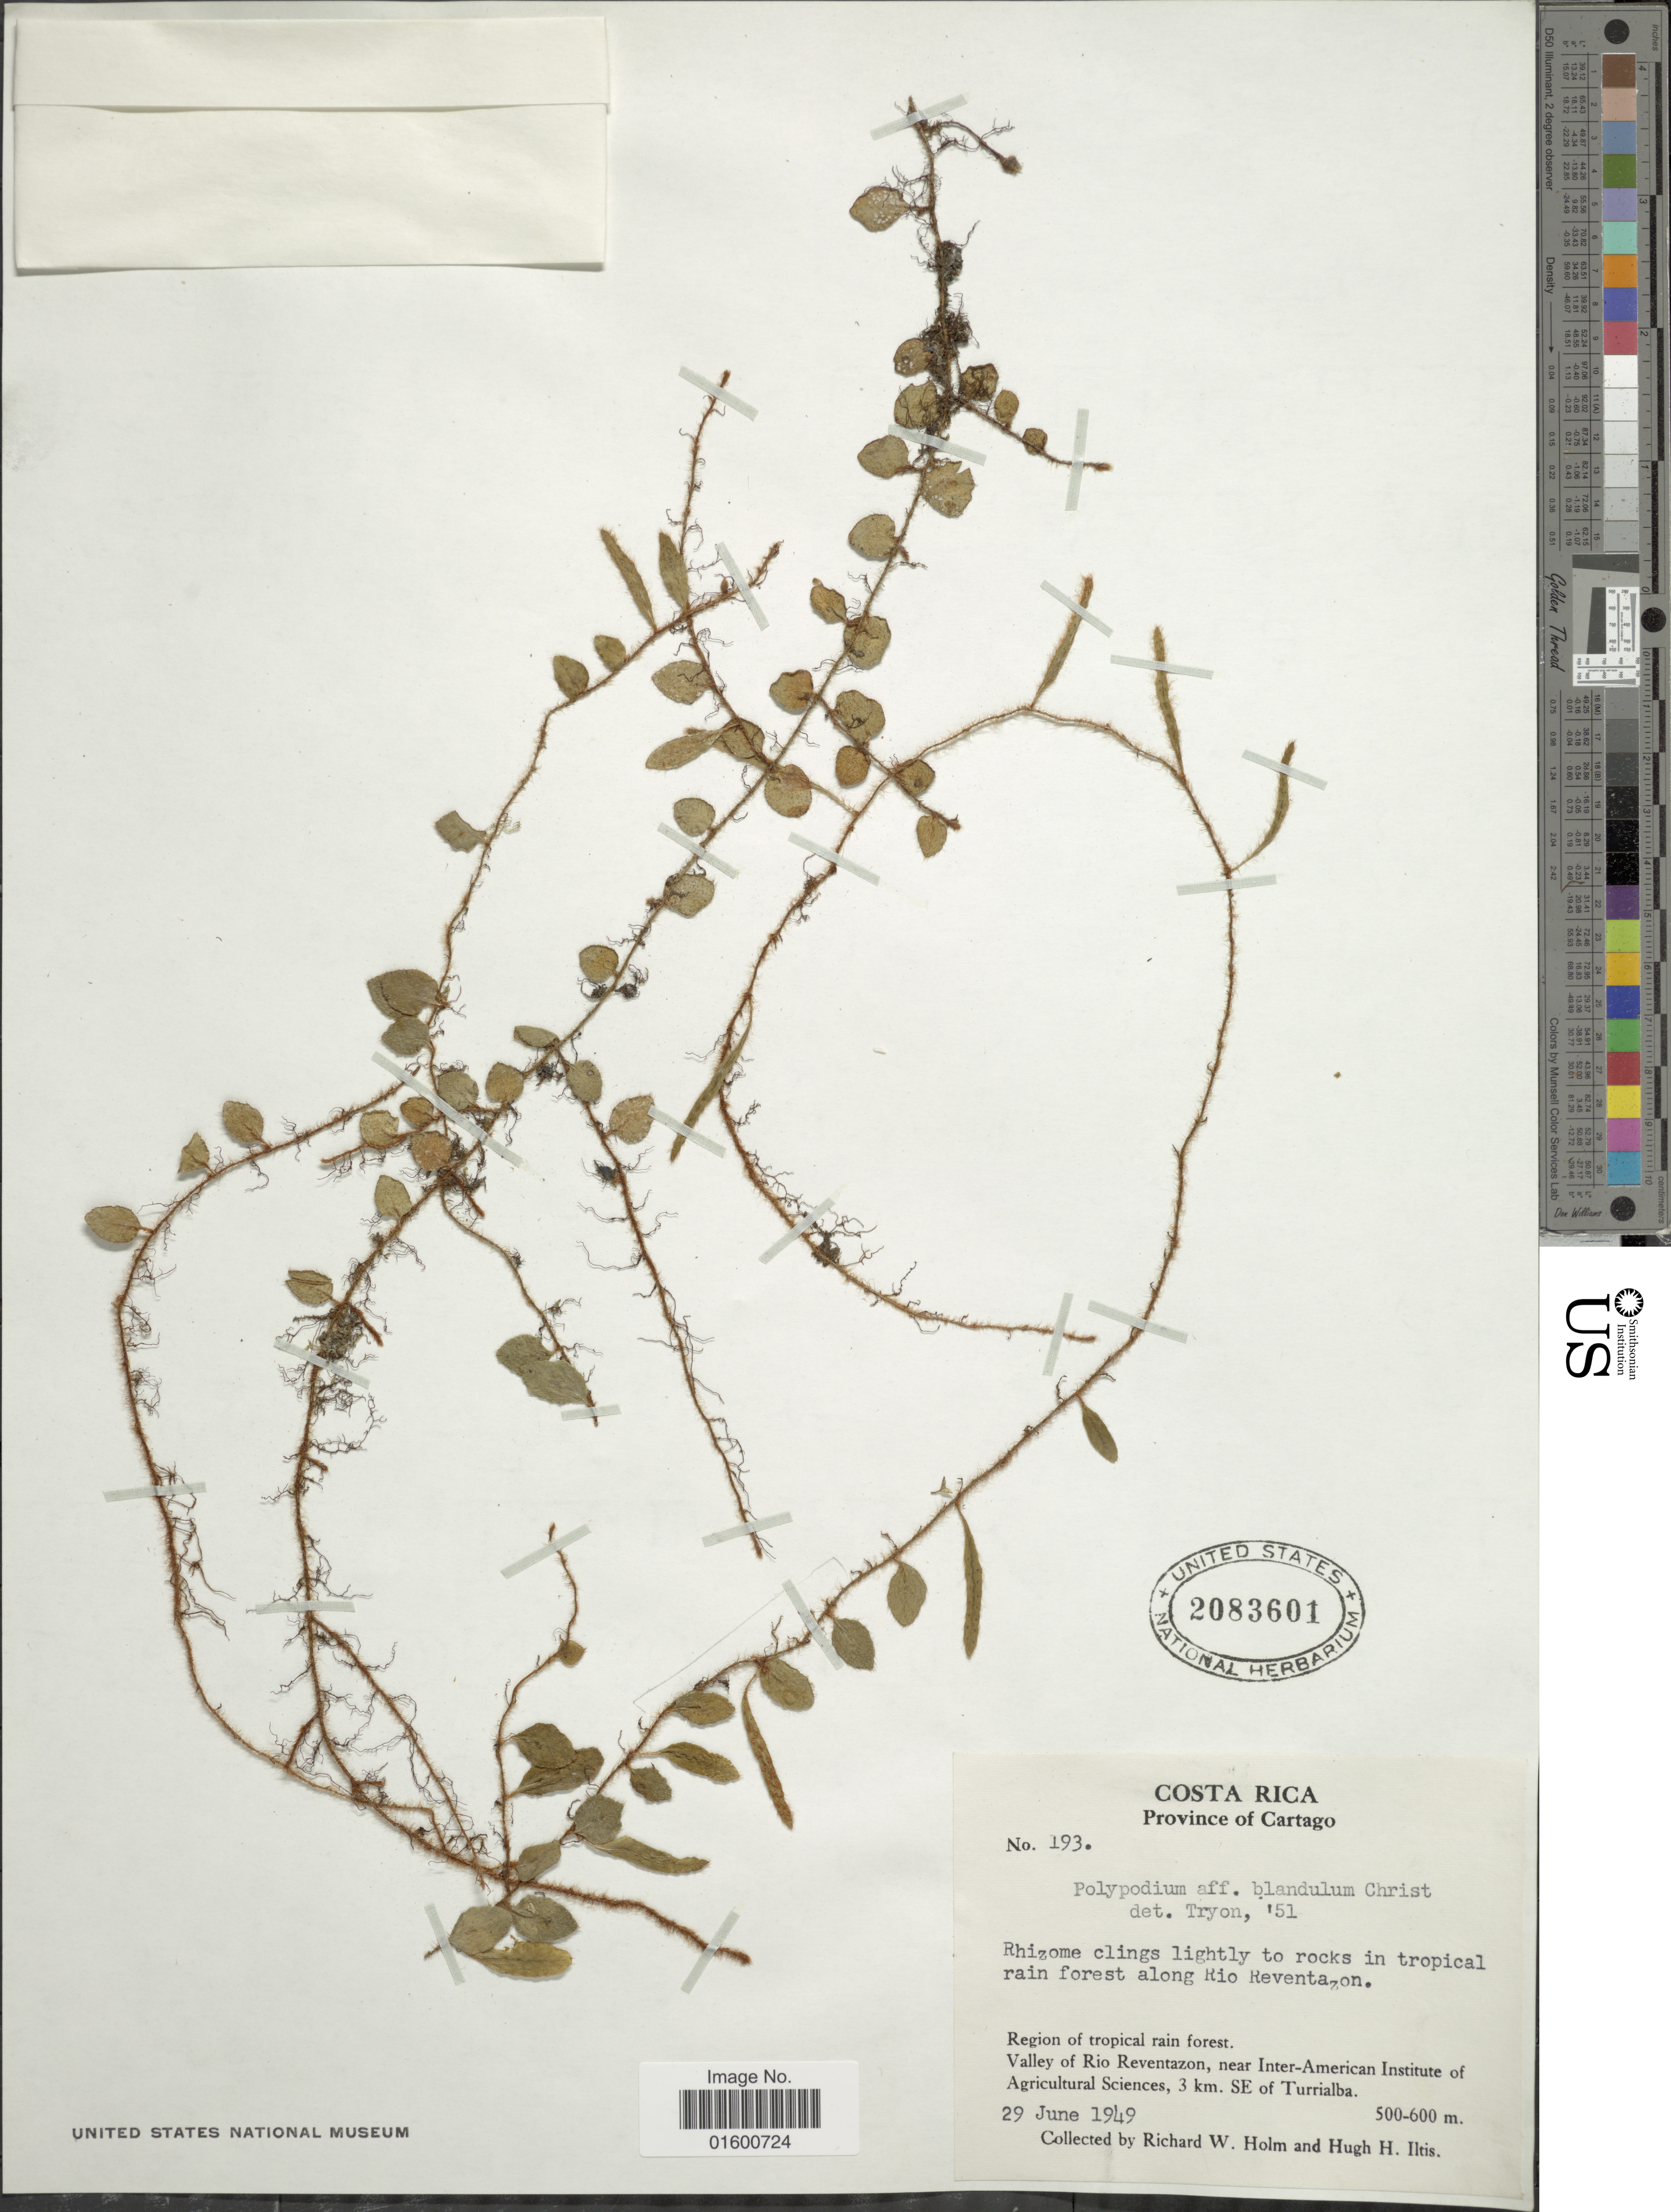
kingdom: Plantae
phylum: Tracheophyta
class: Polypodiopsida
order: Polypodiales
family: Polypodiaceae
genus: Microgramma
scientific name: Microgramma tecta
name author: (Kaulf.) Alston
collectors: R. W. Holm & H. H. Iltis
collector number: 193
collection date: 1949-06-29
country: Costa Rica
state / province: Cartago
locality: Province of Cartago, along Rio Reventazon, Valley of Rio Reventazon,near Inter-American Institute of Agricultural Sciences, 3 km SE of Turrilaba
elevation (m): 500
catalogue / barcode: US 2083601